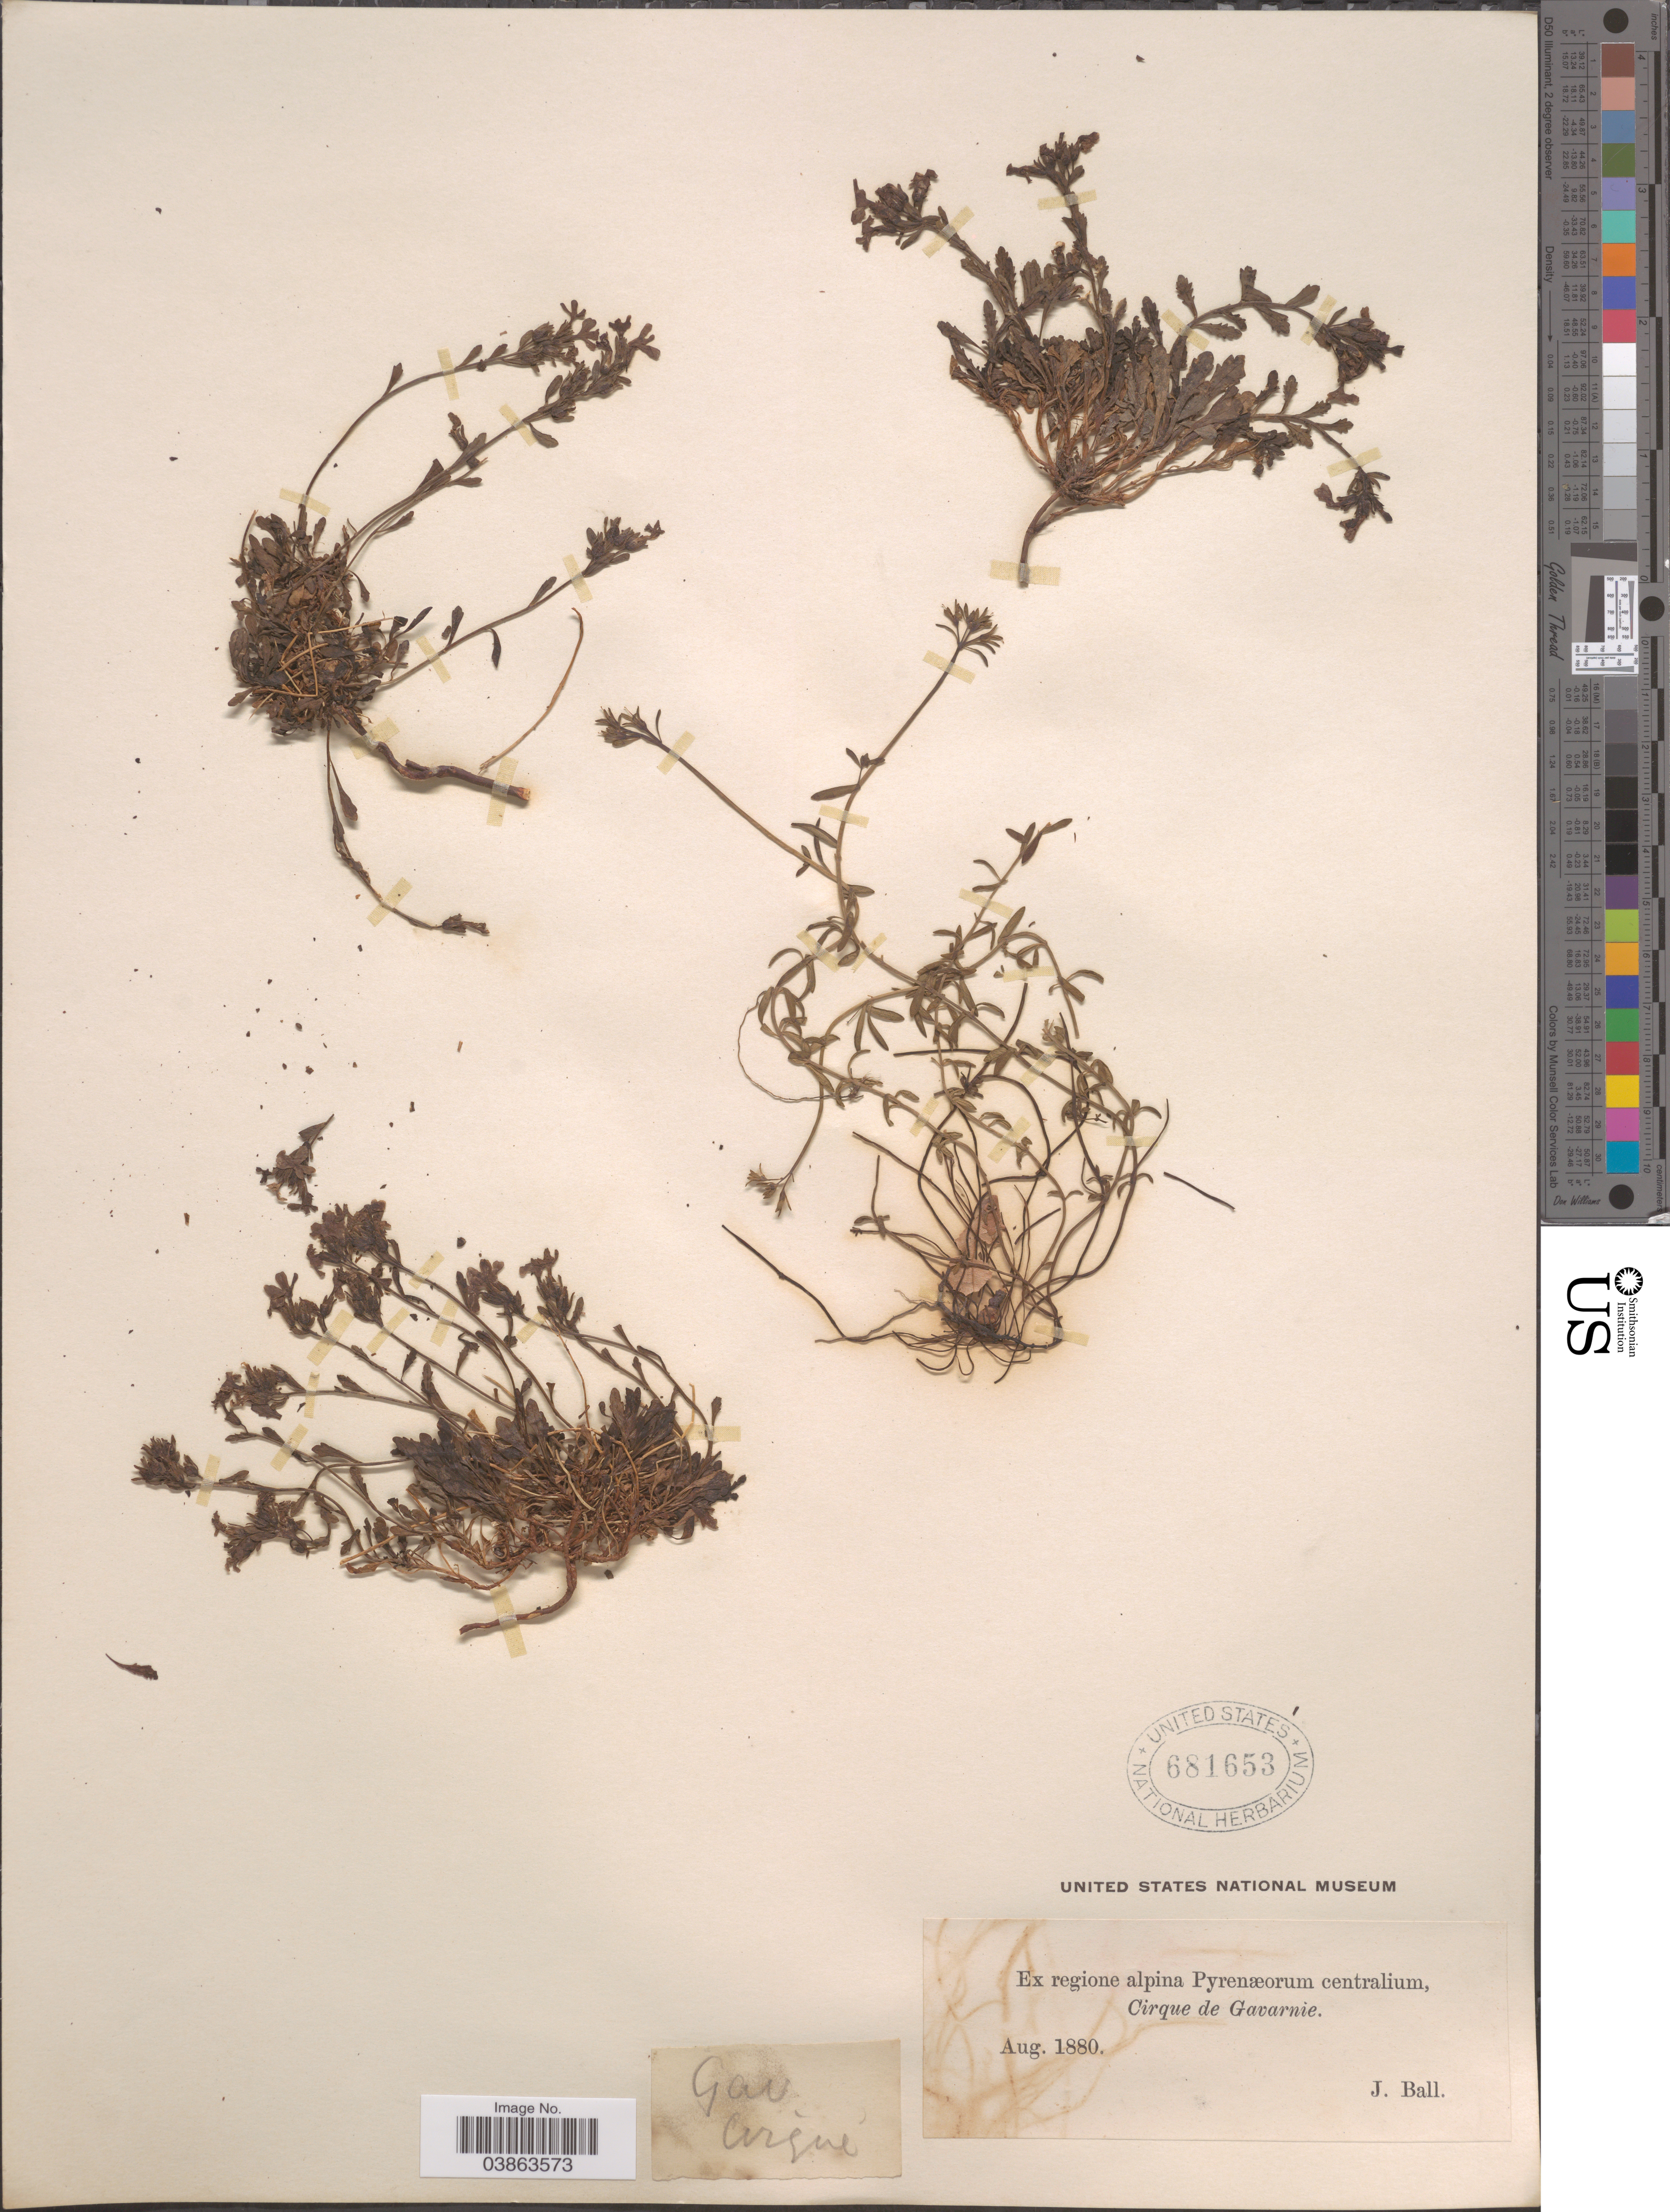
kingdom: Plantae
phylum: Tracheophyta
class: Magnoliopsida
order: Lamiales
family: Plantaginaceae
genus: Linaria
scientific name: Linaria sp.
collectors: J. Ball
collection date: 1880-08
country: France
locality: Ex regione alpina Pyrenaeorum centralium, Cirque de Gavarnie.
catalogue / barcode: US 681653